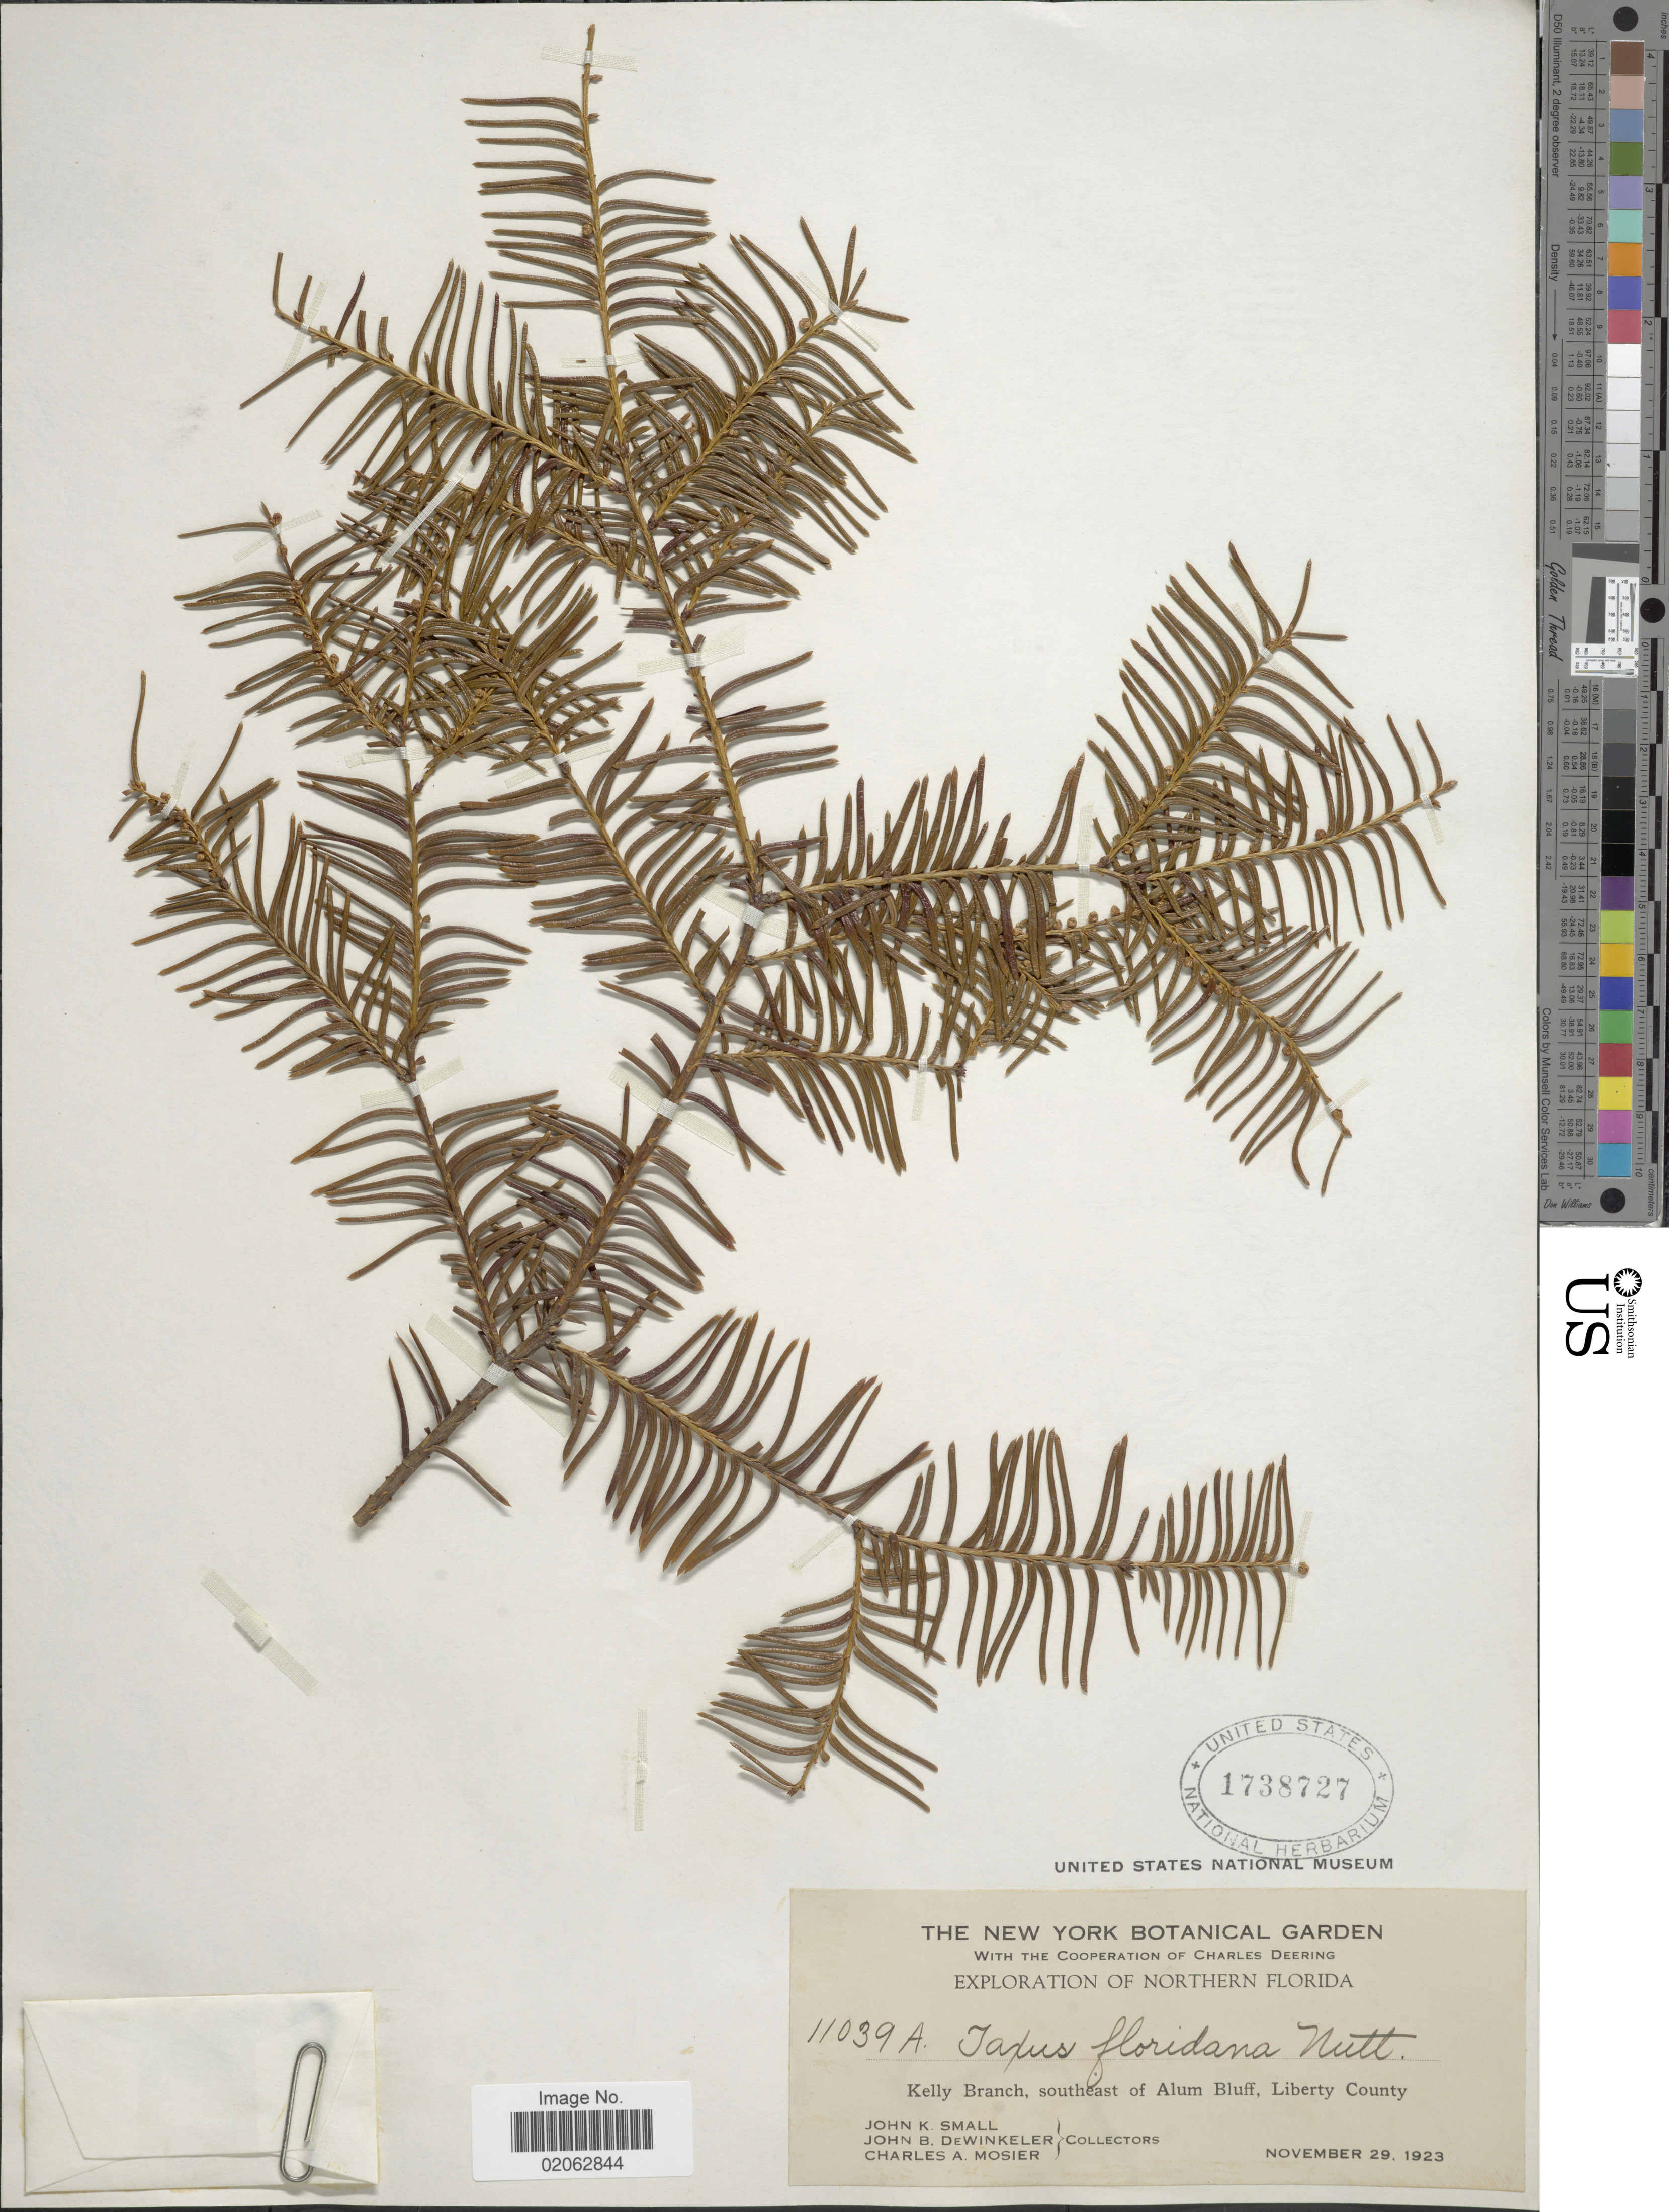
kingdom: Plantae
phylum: Tracheophyta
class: Pinopsida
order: Pinales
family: Taxaceae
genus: Taxus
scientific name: Taxus floridana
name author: Nutt. ex Chapm.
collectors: J. K. Small, J. B. Dewinkeler & C. A. Mosier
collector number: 11039A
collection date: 1923-11-29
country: United States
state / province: Florida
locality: Northern Florida, Kelly Branch, southeast of Alum Bluff, Liberty County.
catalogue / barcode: US 1738727